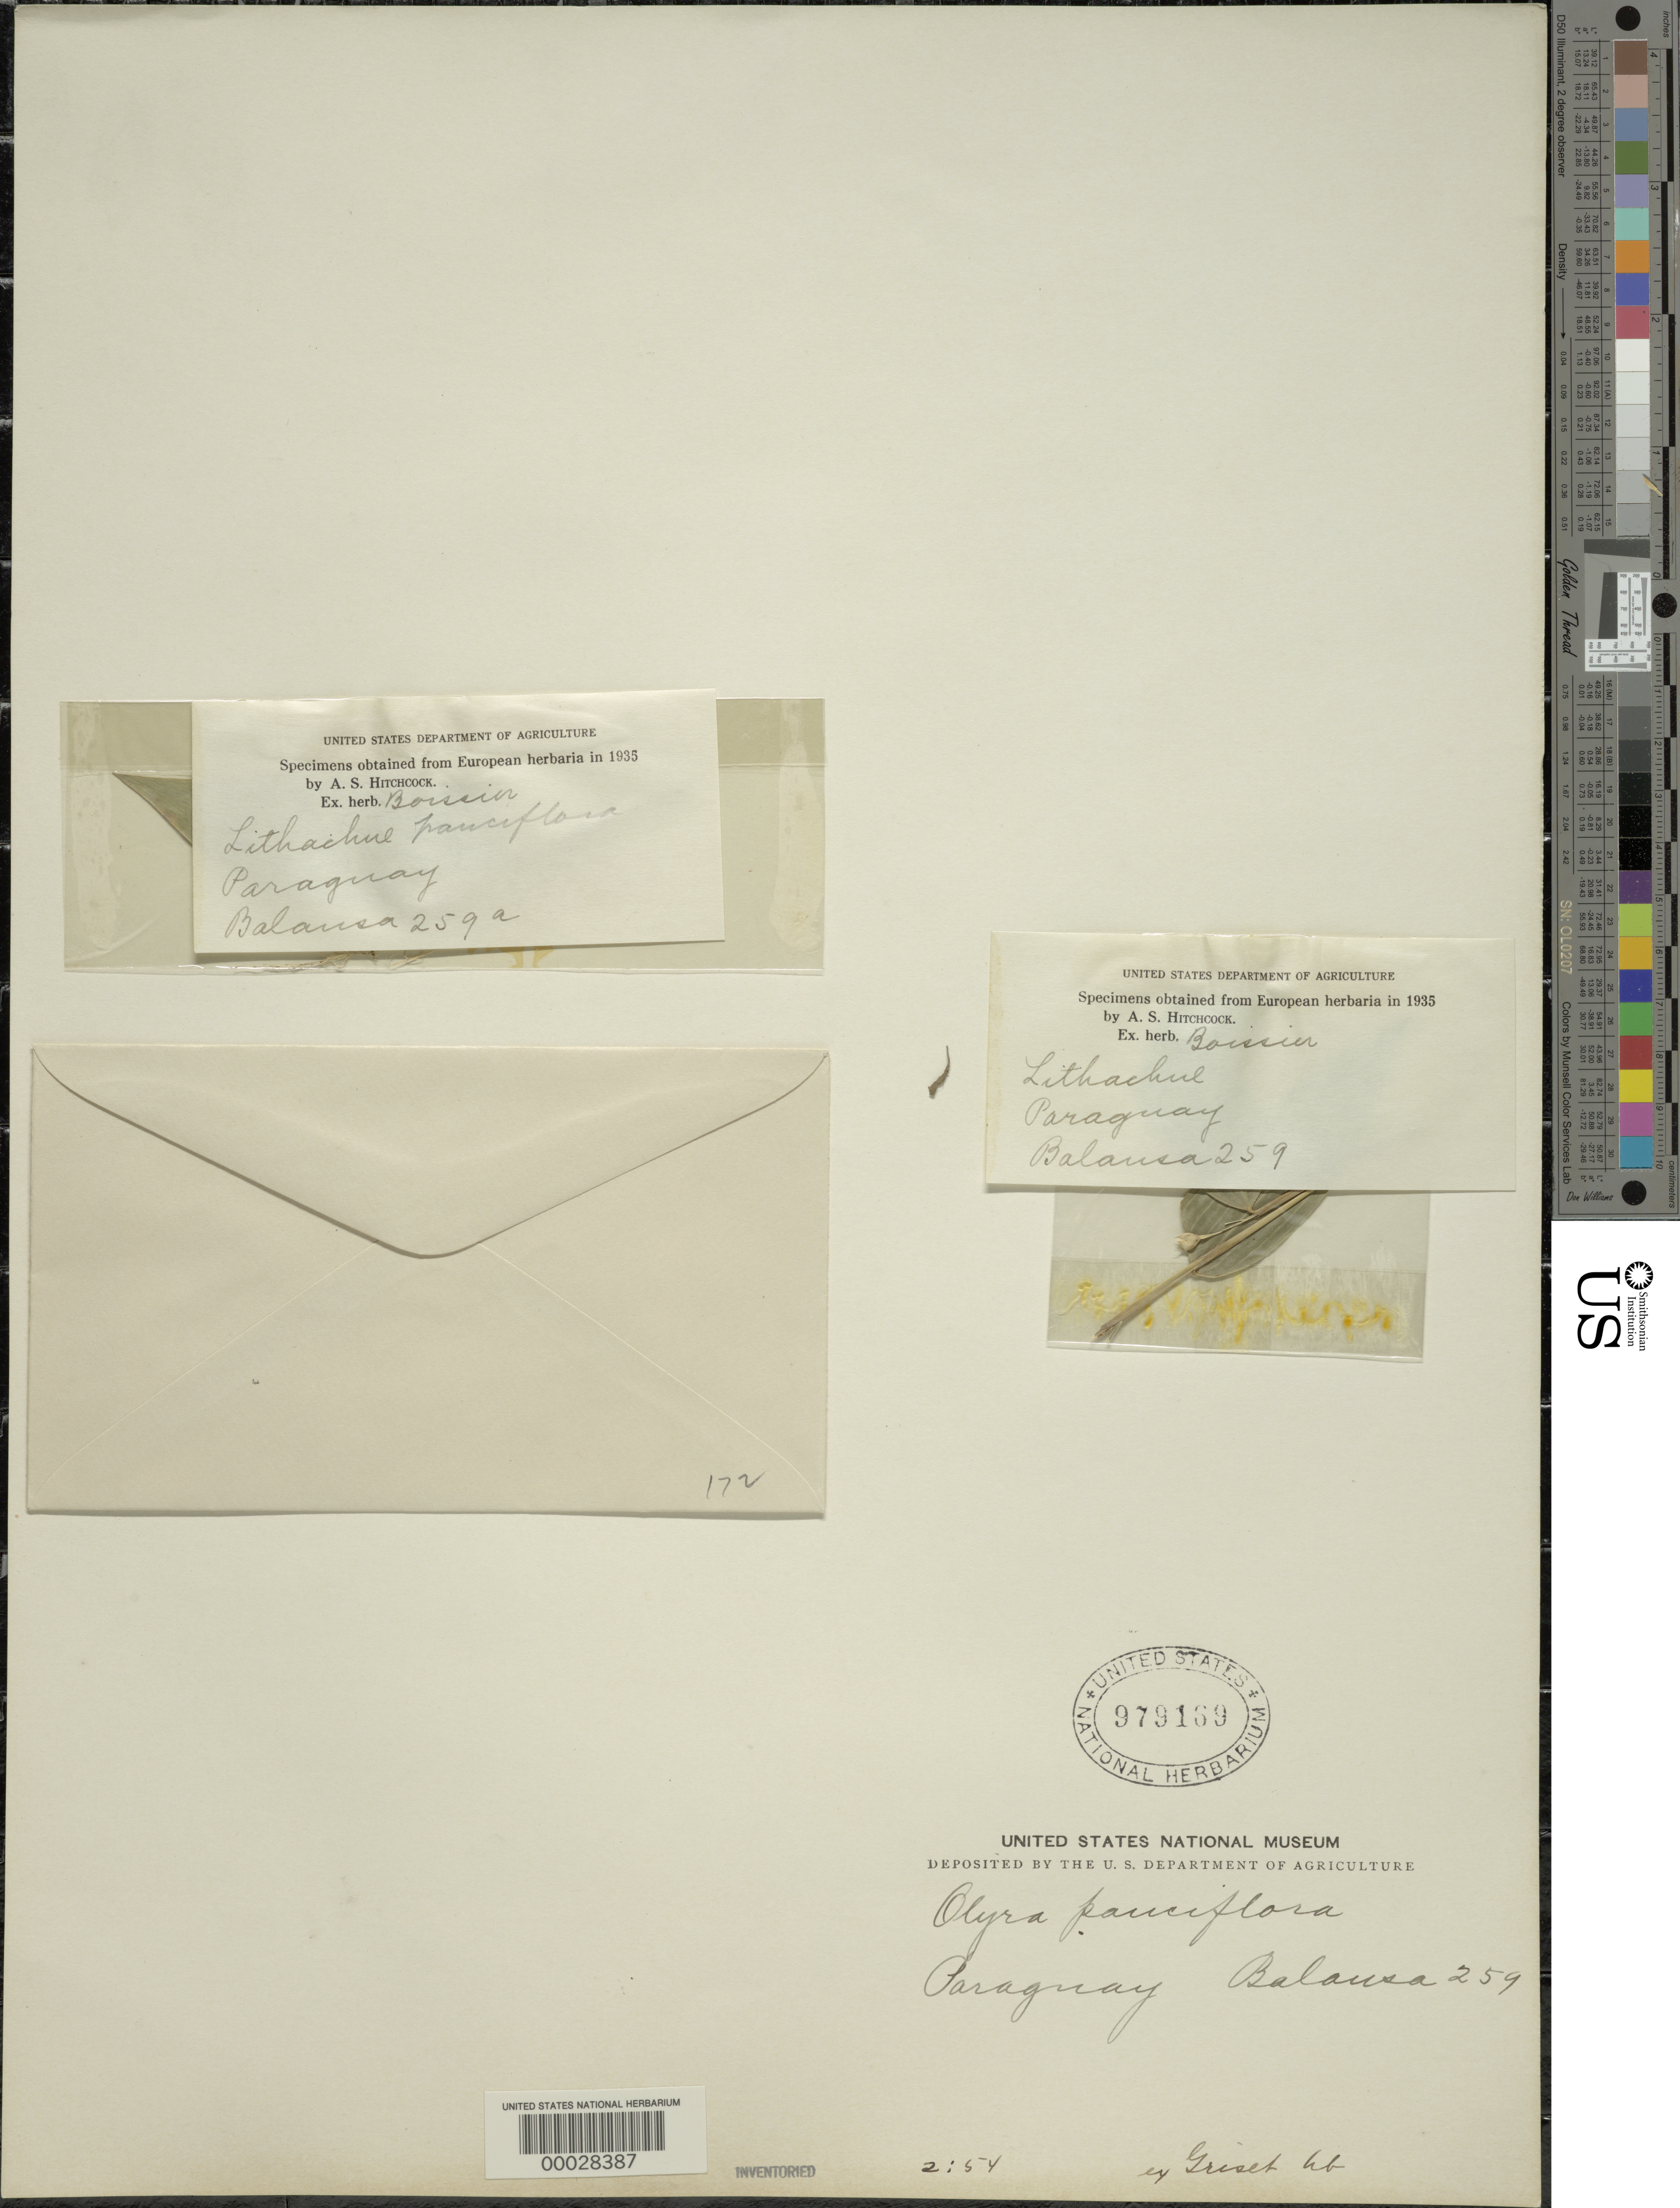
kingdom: Plantae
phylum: Tracheophyta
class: Liliopsida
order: Poales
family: Poaceae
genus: Lithachne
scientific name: Lithachne pauciflora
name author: (Sw.) P. Beauv.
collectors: B. Balansa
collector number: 259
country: Paraguay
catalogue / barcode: US 979169